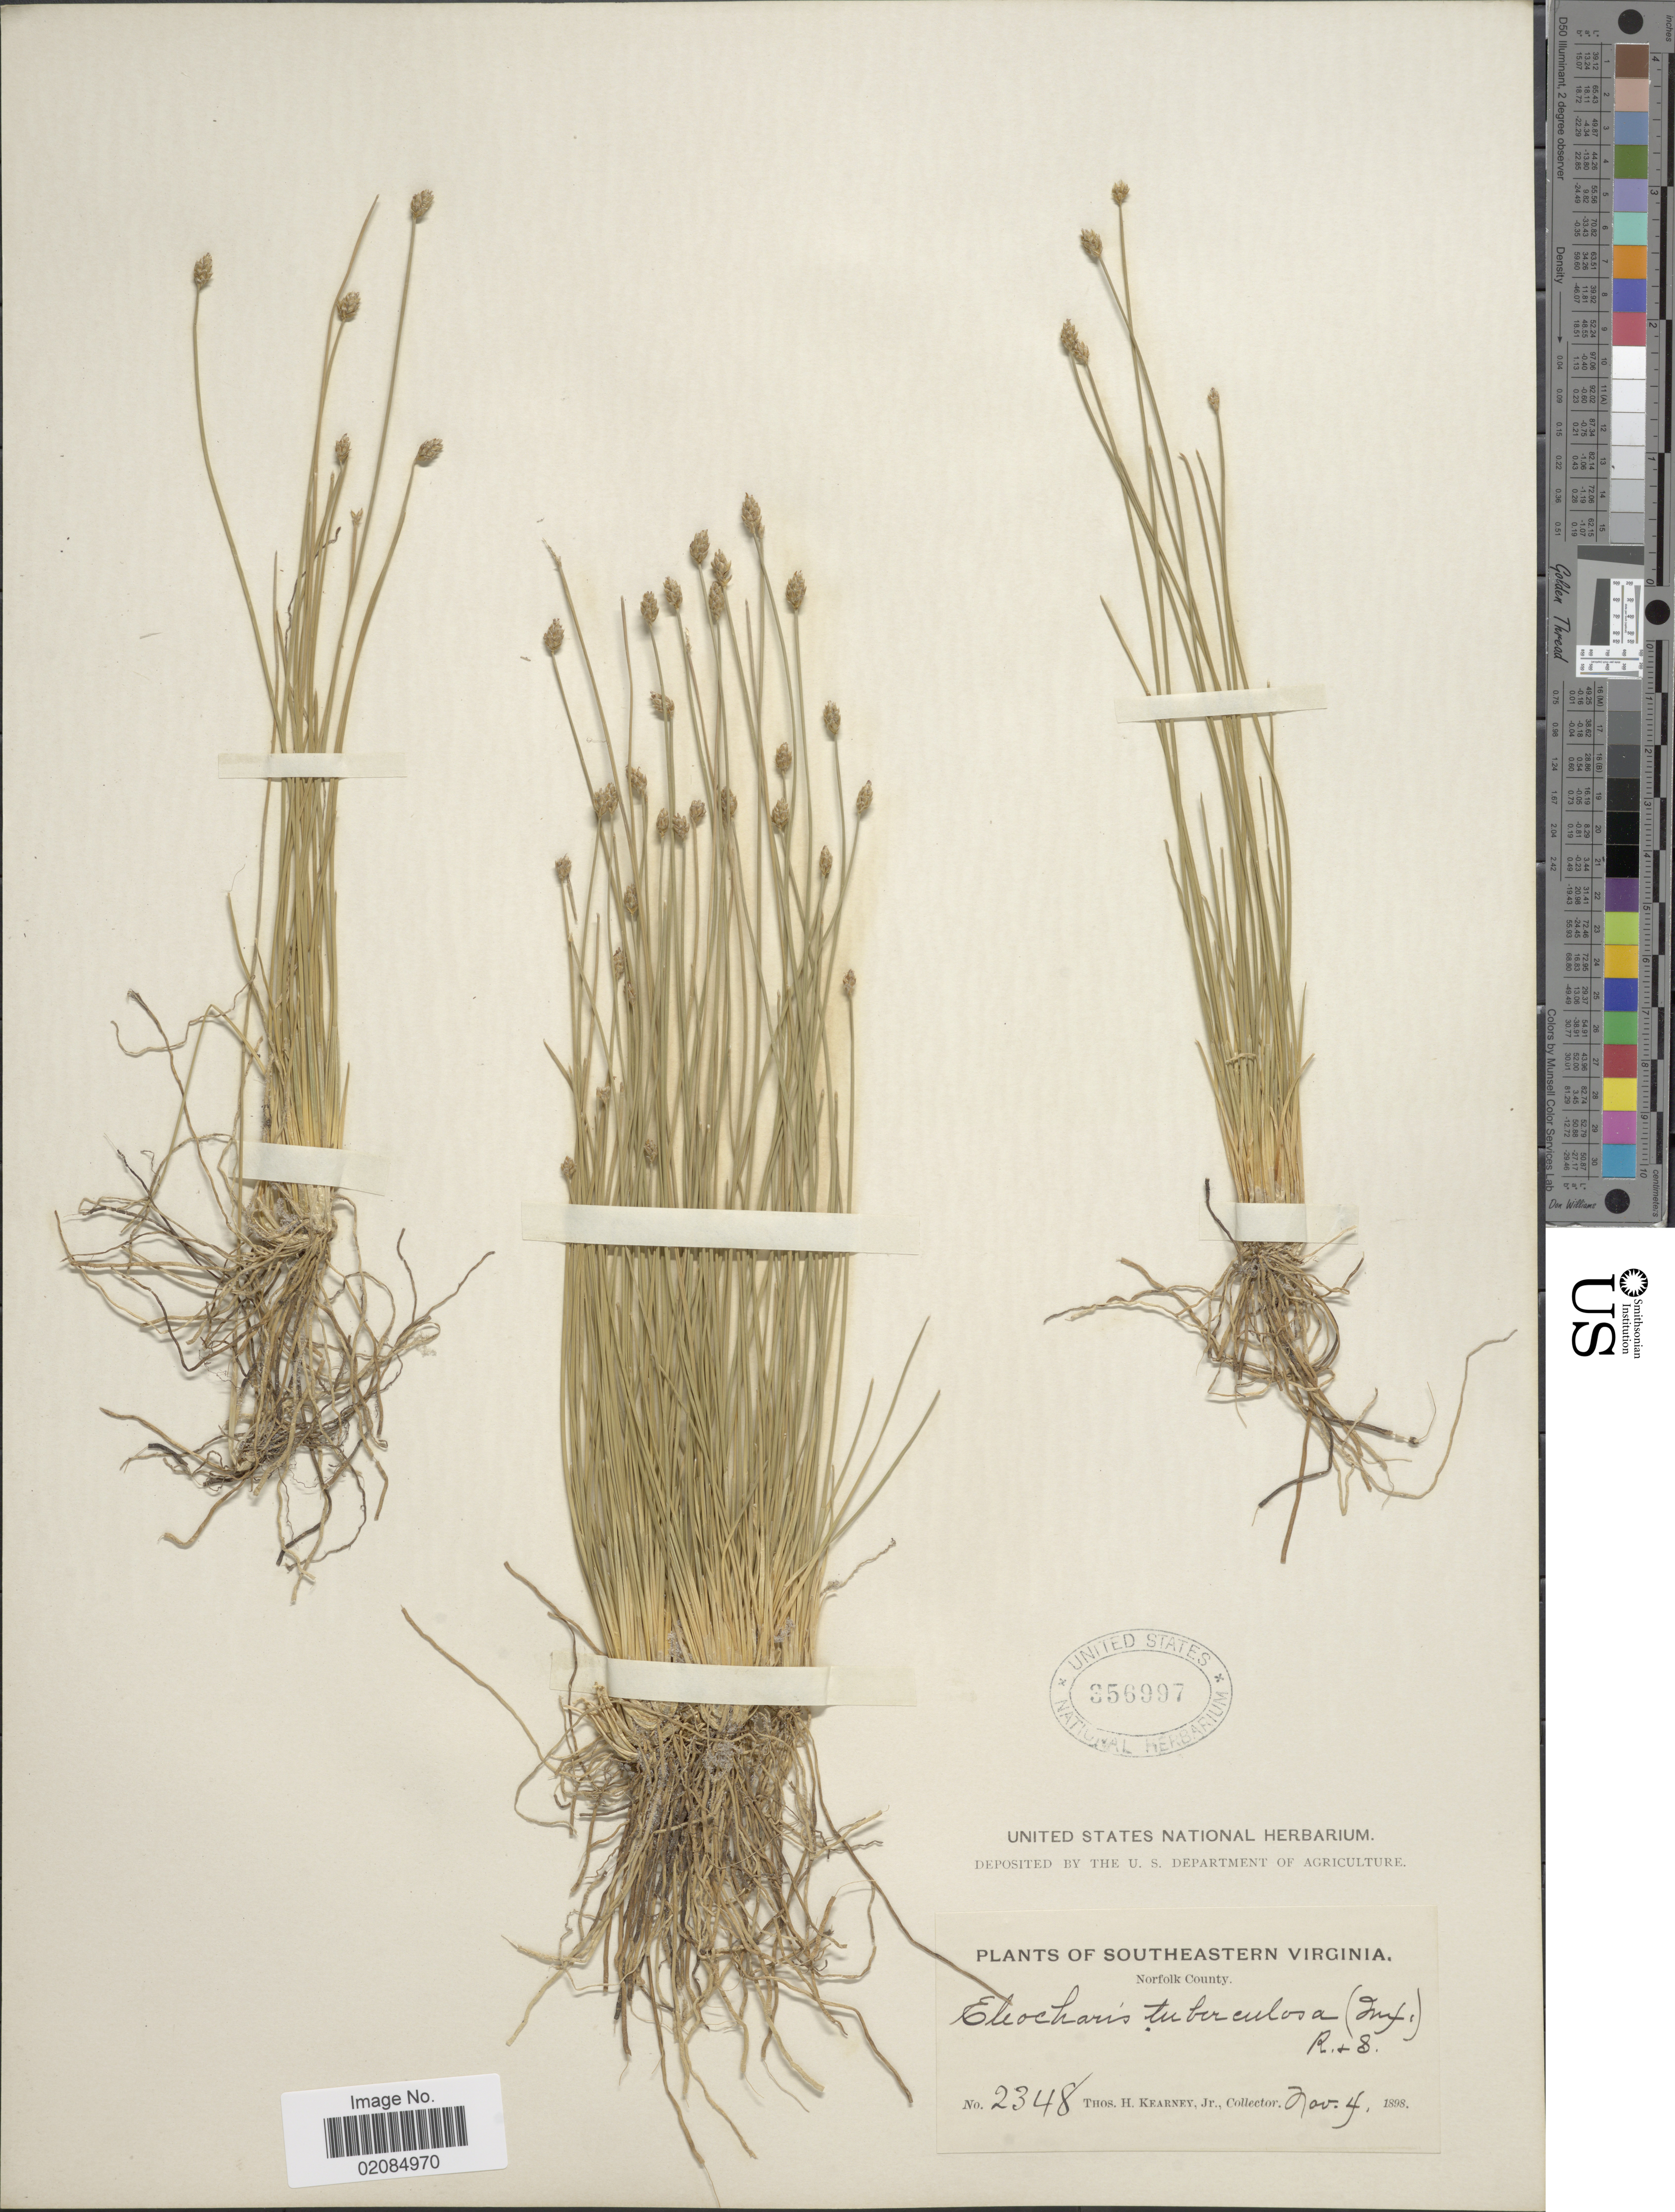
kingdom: Plantae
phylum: Tracheophyta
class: Liliopsida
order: Poales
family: Cyperaceae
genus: Eleocharis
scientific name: Eleocharis tuberculosa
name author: (Michx.) Roem. & Schult.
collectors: T. H. Kearney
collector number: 2348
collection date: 1898-11-04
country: United States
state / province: Virginia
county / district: City of Norfolk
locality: Southeastern Virginia. Norfolk County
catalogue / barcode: US 356997